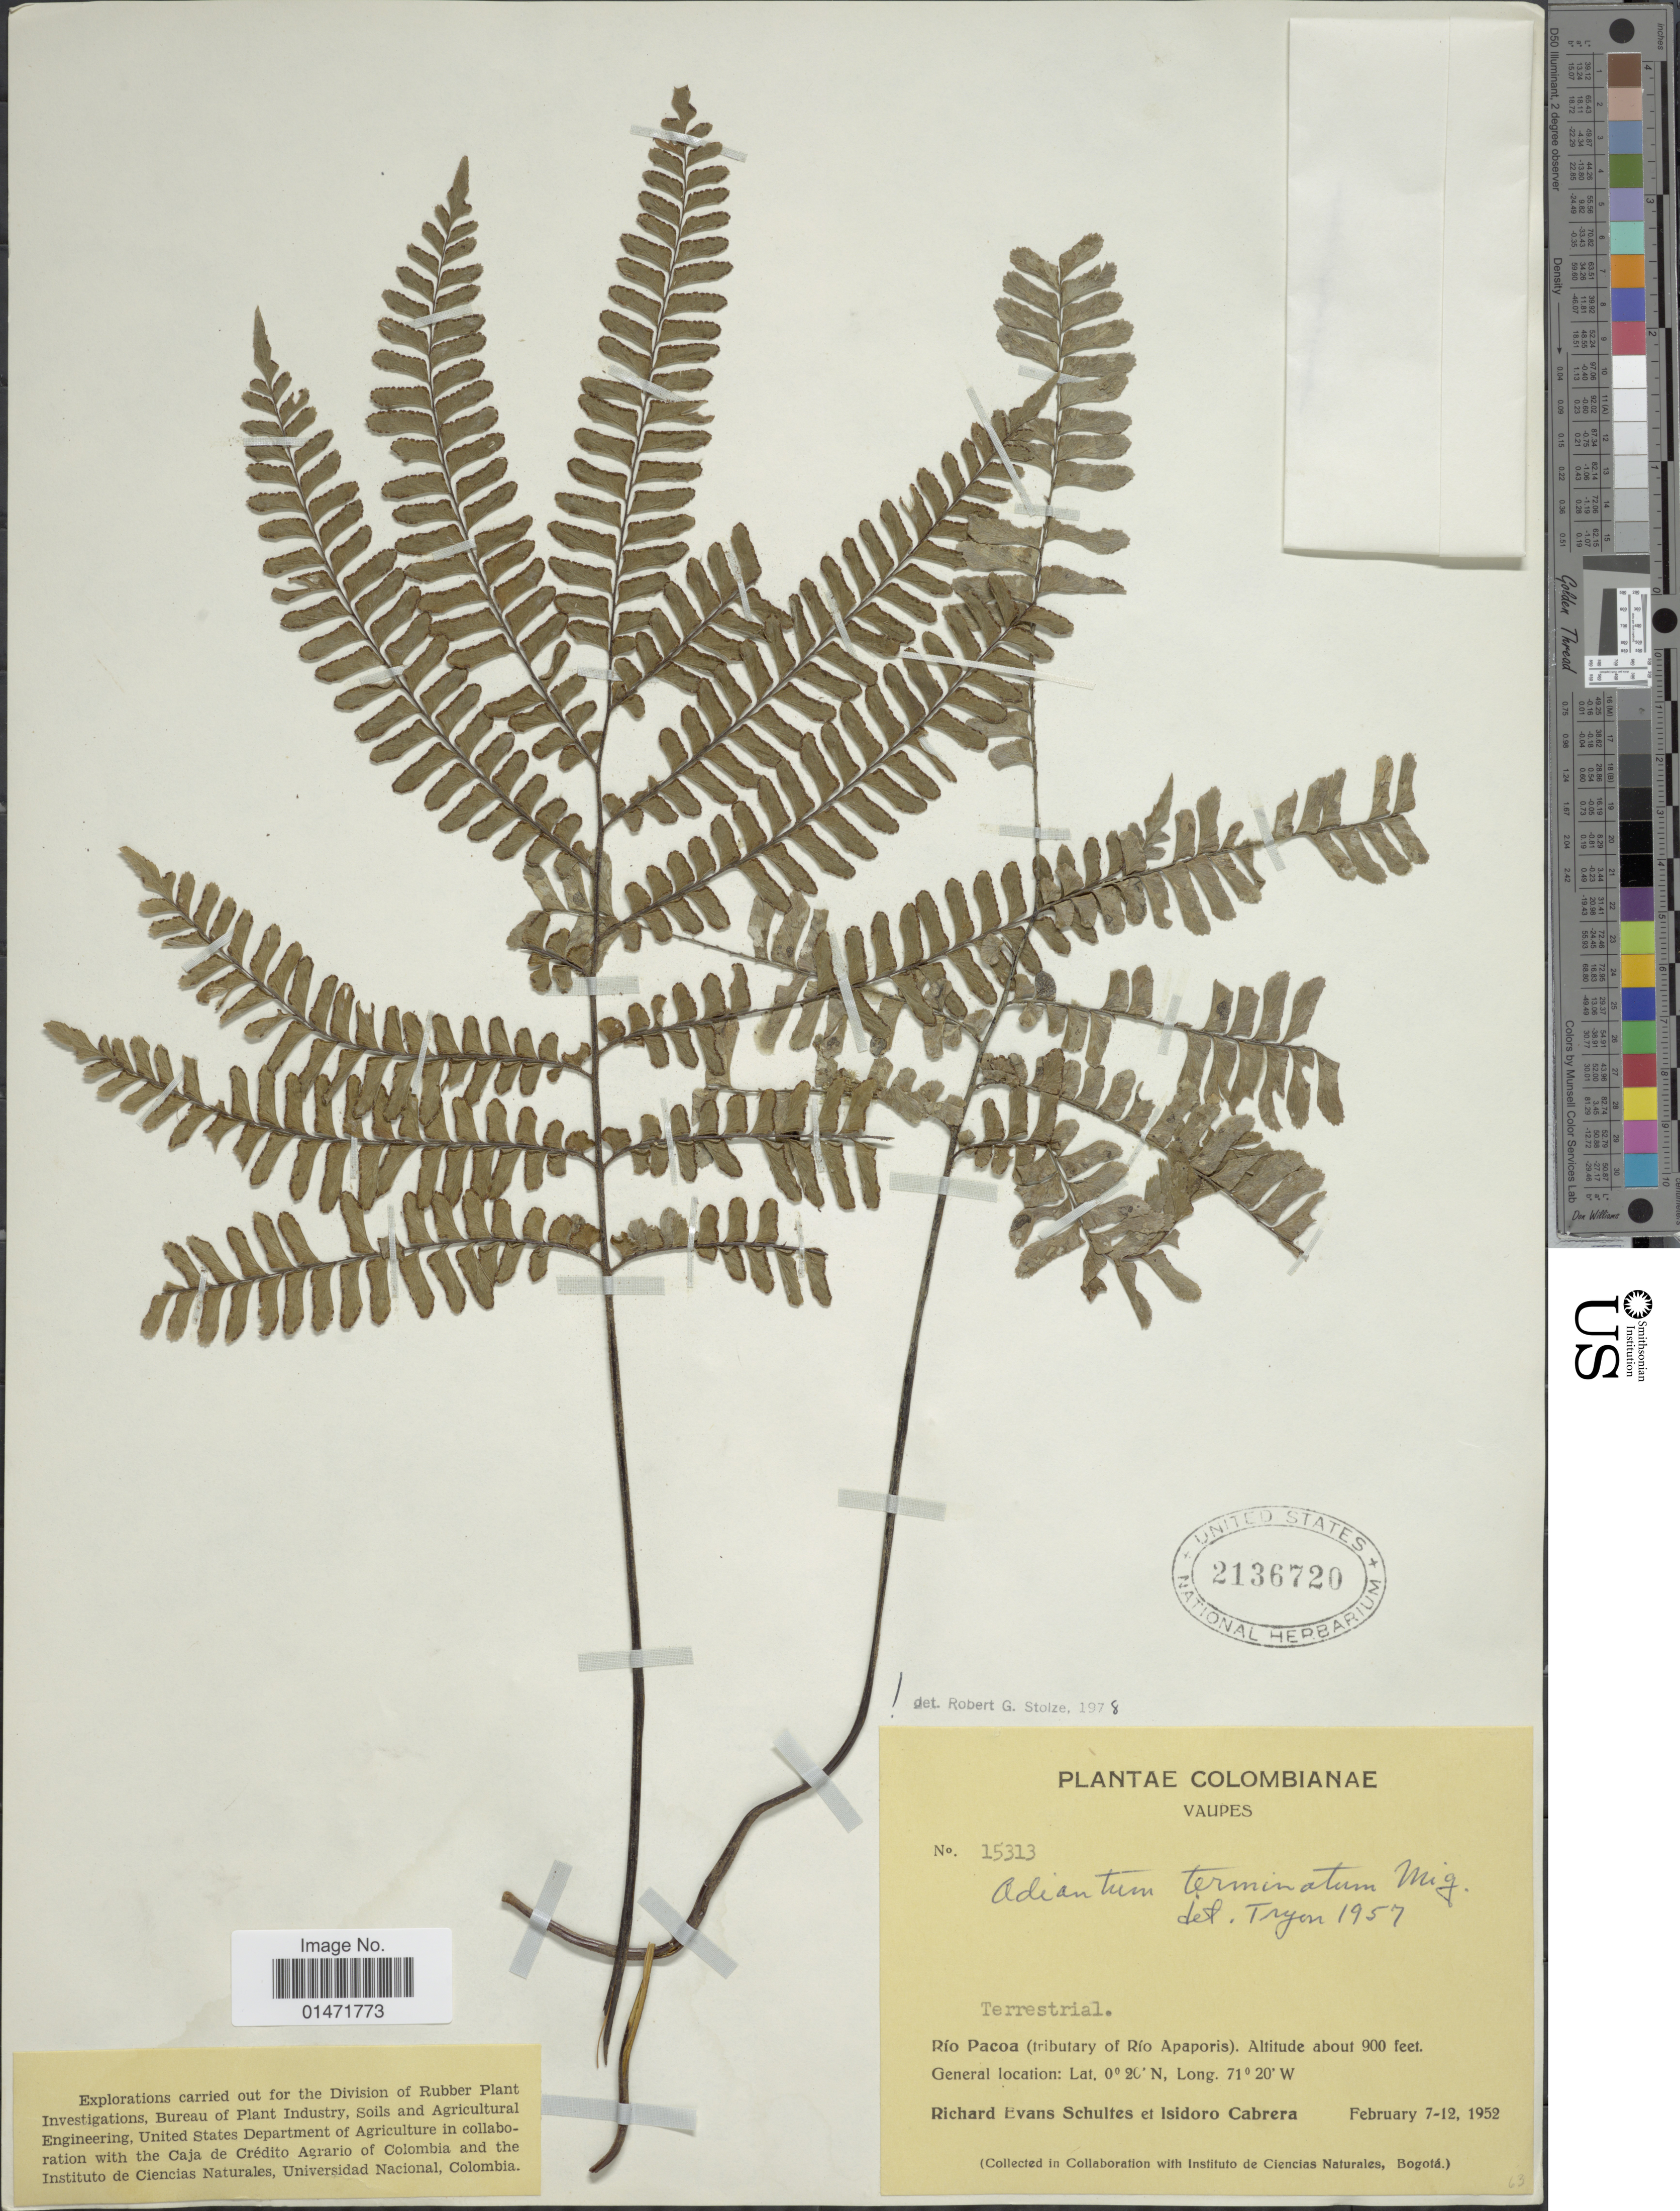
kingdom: Plantae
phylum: Tracheophyta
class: Polypodiopsida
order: Polypodiales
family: Pteridaceae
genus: Adiantum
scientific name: Adiantum terminatum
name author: Kunze ex Miq.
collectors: R. E. Schultes & I. Cabrera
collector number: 15313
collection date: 1952-02-07/1952-02-12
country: Colombia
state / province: Vaupés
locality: Río Pacoa (tributary of Río Apaporis)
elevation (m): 274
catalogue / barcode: US 2136720